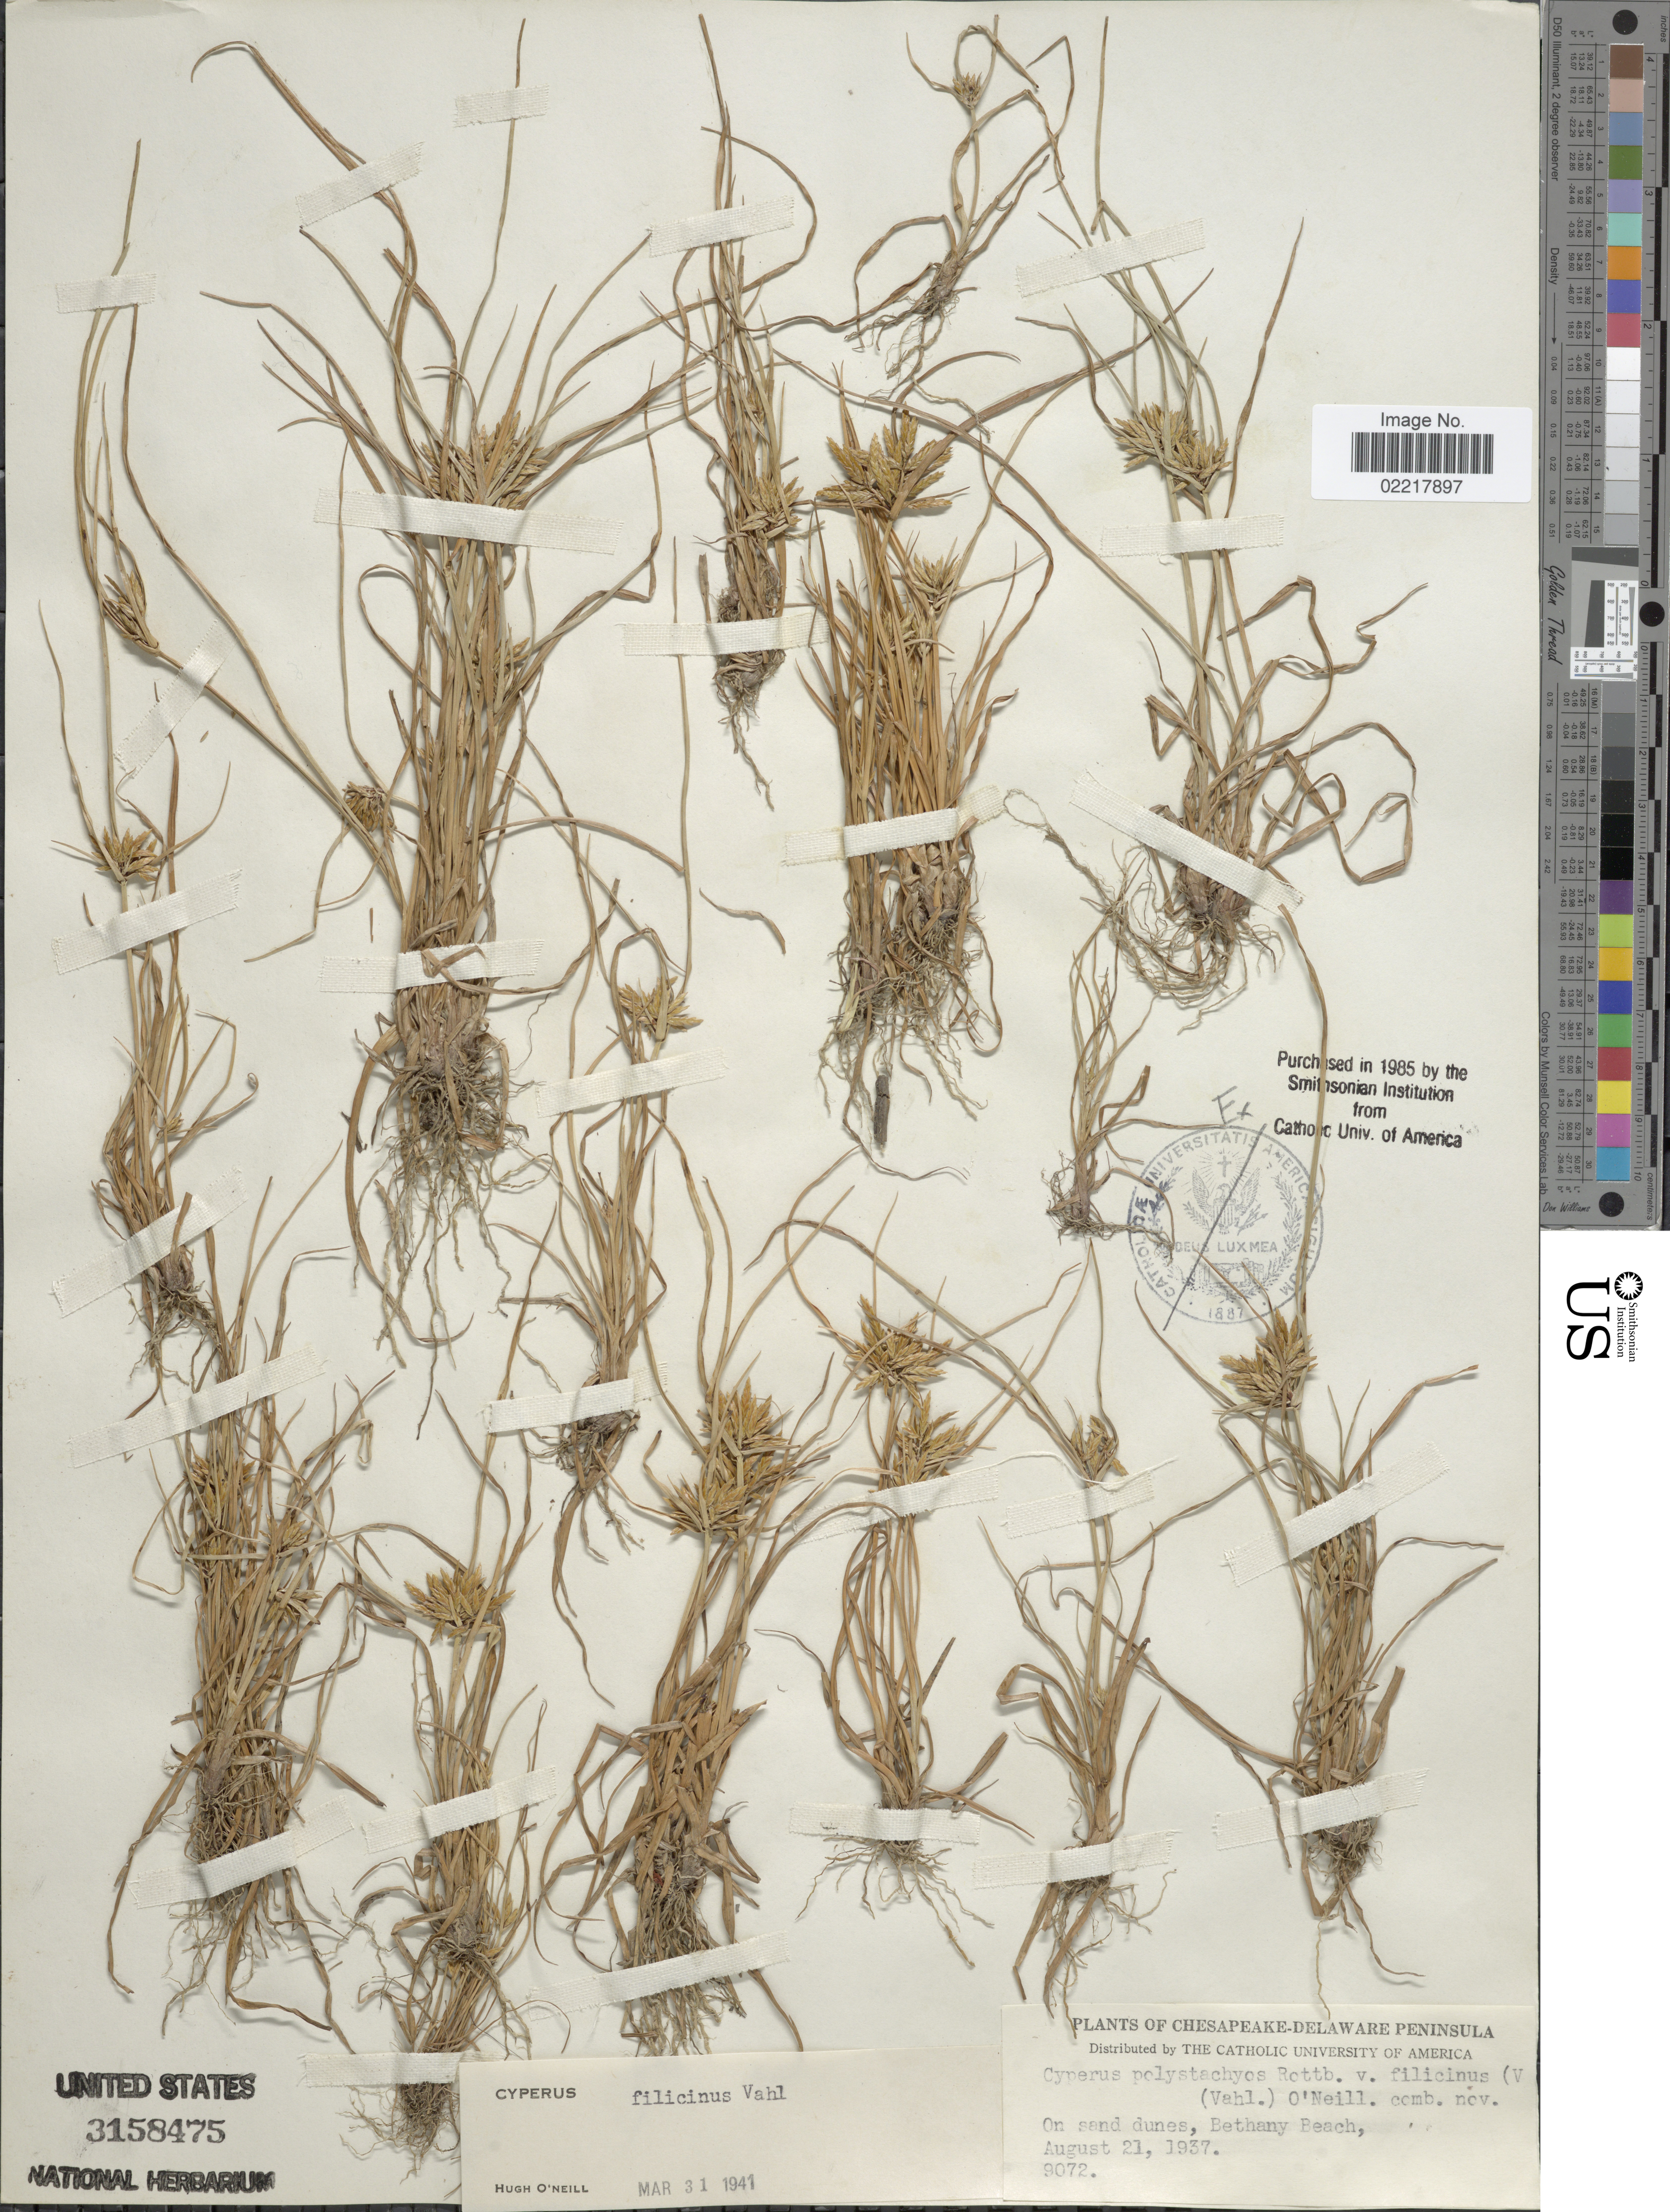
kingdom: Plantae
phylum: Tracheophyta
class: Liliopsida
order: Poales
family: Cyperaceae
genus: Cyperus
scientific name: Cyperus polystachyos var. texensis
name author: (Torr.) Fernald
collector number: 9072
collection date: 1937-08-21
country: United States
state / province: Delaware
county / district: Sussex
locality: Chesapeake-Delaware Peninsula, On sand dunes, Bethany Beach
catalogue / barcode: US 3158475